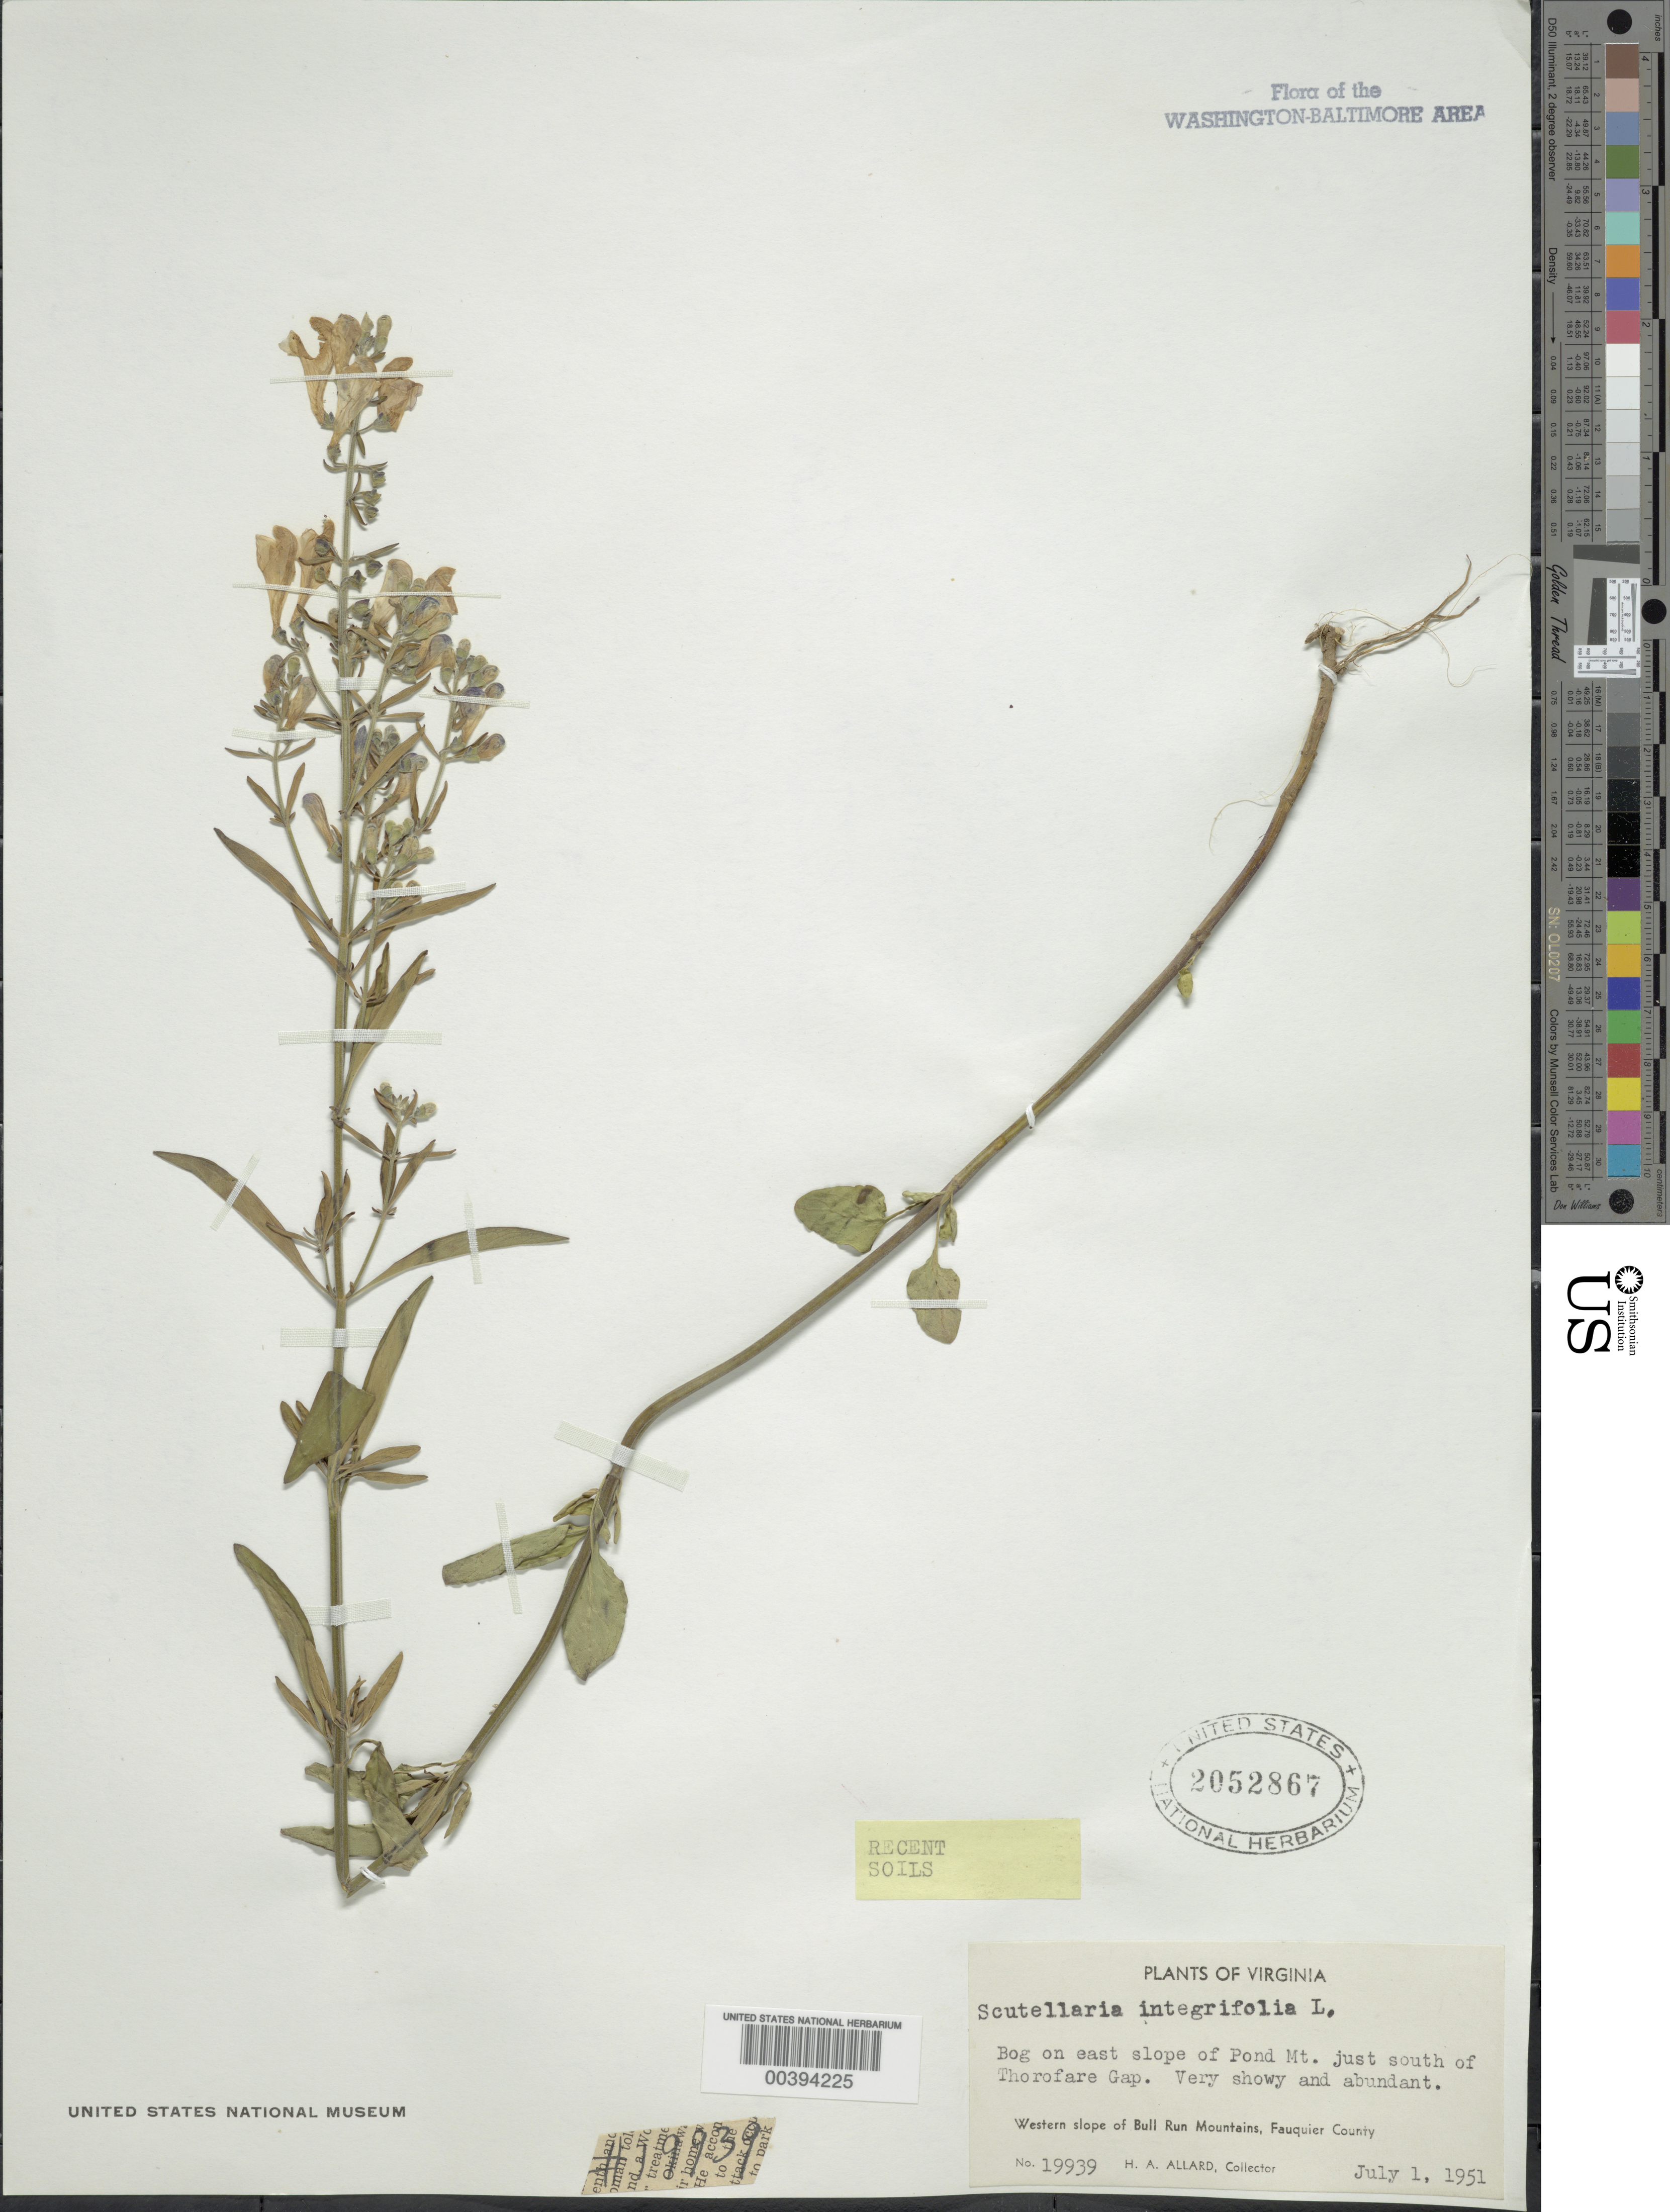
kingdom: Plantae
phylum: Tracheophyta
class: Magnoliopsida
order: Lamiales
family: Lamiaceae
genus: Scutellaria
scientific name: Scutellaria integrifolia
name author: L.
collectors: H. A. Allard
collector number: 19939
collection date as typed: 01 Jul 1951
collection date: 1951-07-01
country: United States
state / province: Virginia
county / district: Fauquier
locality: South of Thorofare Gap east slope of Pond Mt.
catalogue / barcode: US 2052867